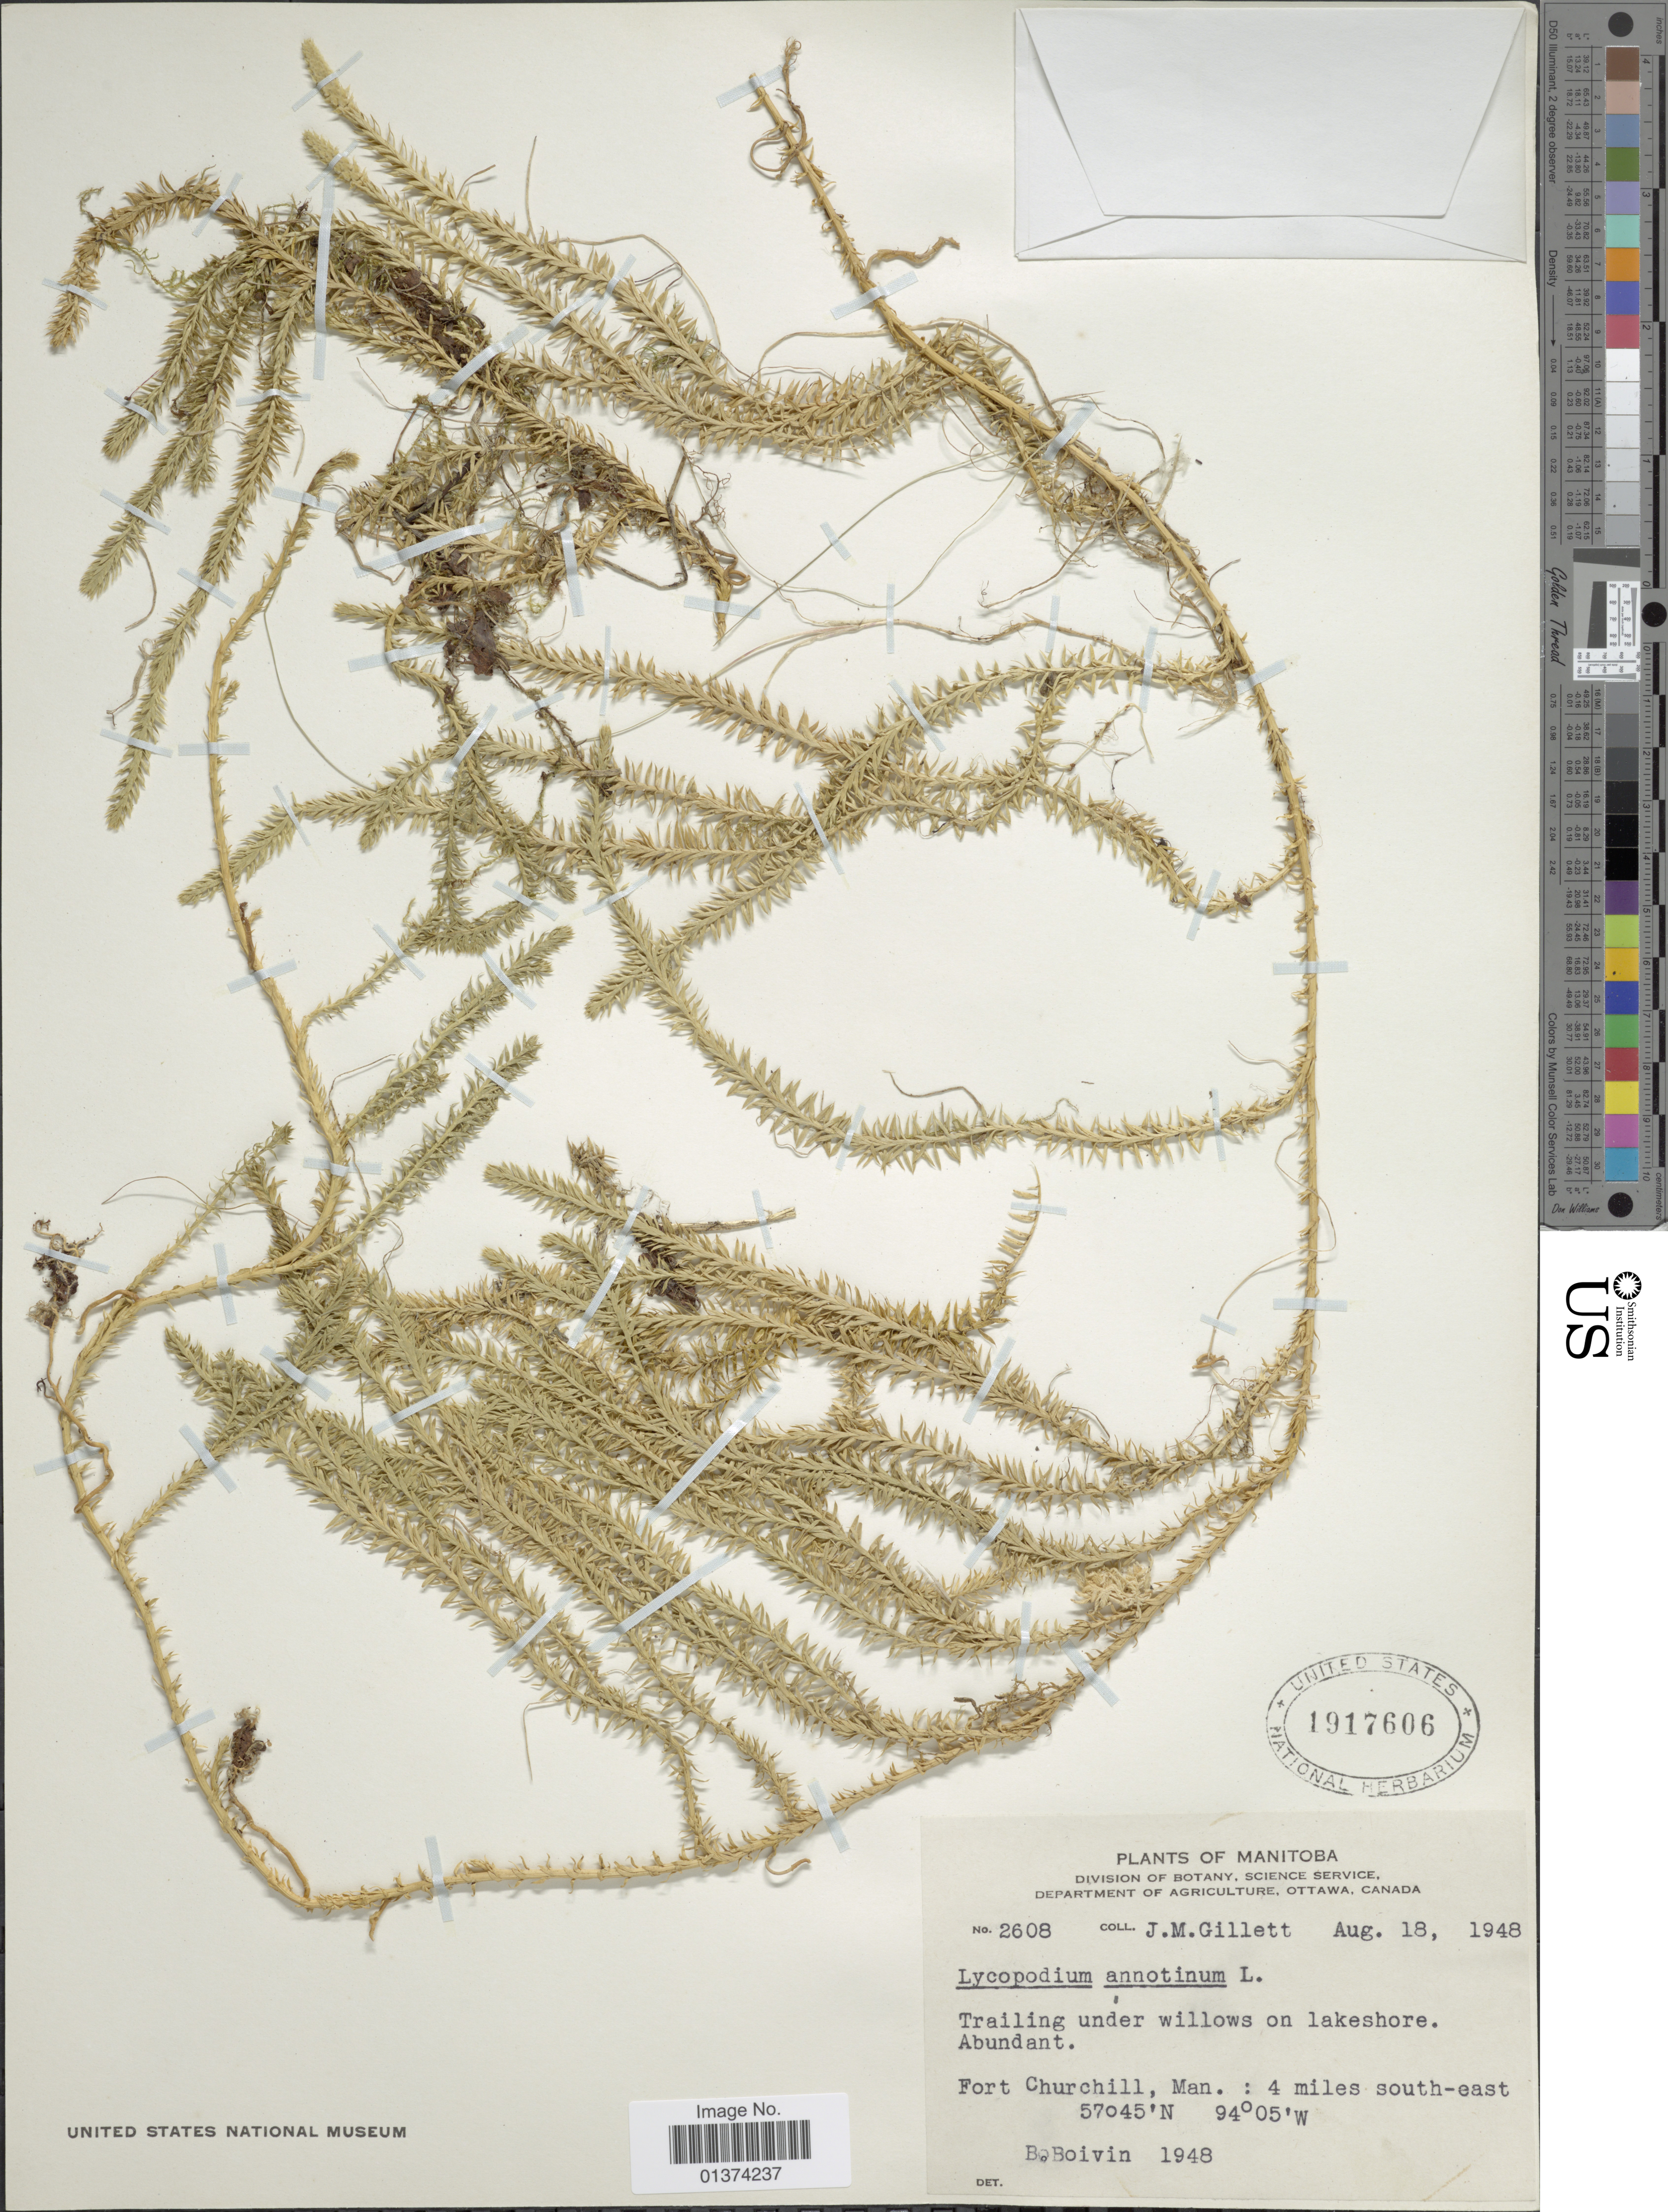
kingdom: Plantae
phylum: Tracheophyta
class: Lycopodiopsida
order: Lycopodiales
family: Lycopodiaceae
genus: Spinulum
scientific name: Spinulum annotinum subsp. annotinum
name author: (L.) A. Haines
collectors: J. M. Gillett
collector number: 2608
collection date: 1948-08-18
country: Canada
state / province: Manitoba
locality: Fort Churchill, Man: 4 miles south-east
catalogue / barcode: US 1917606